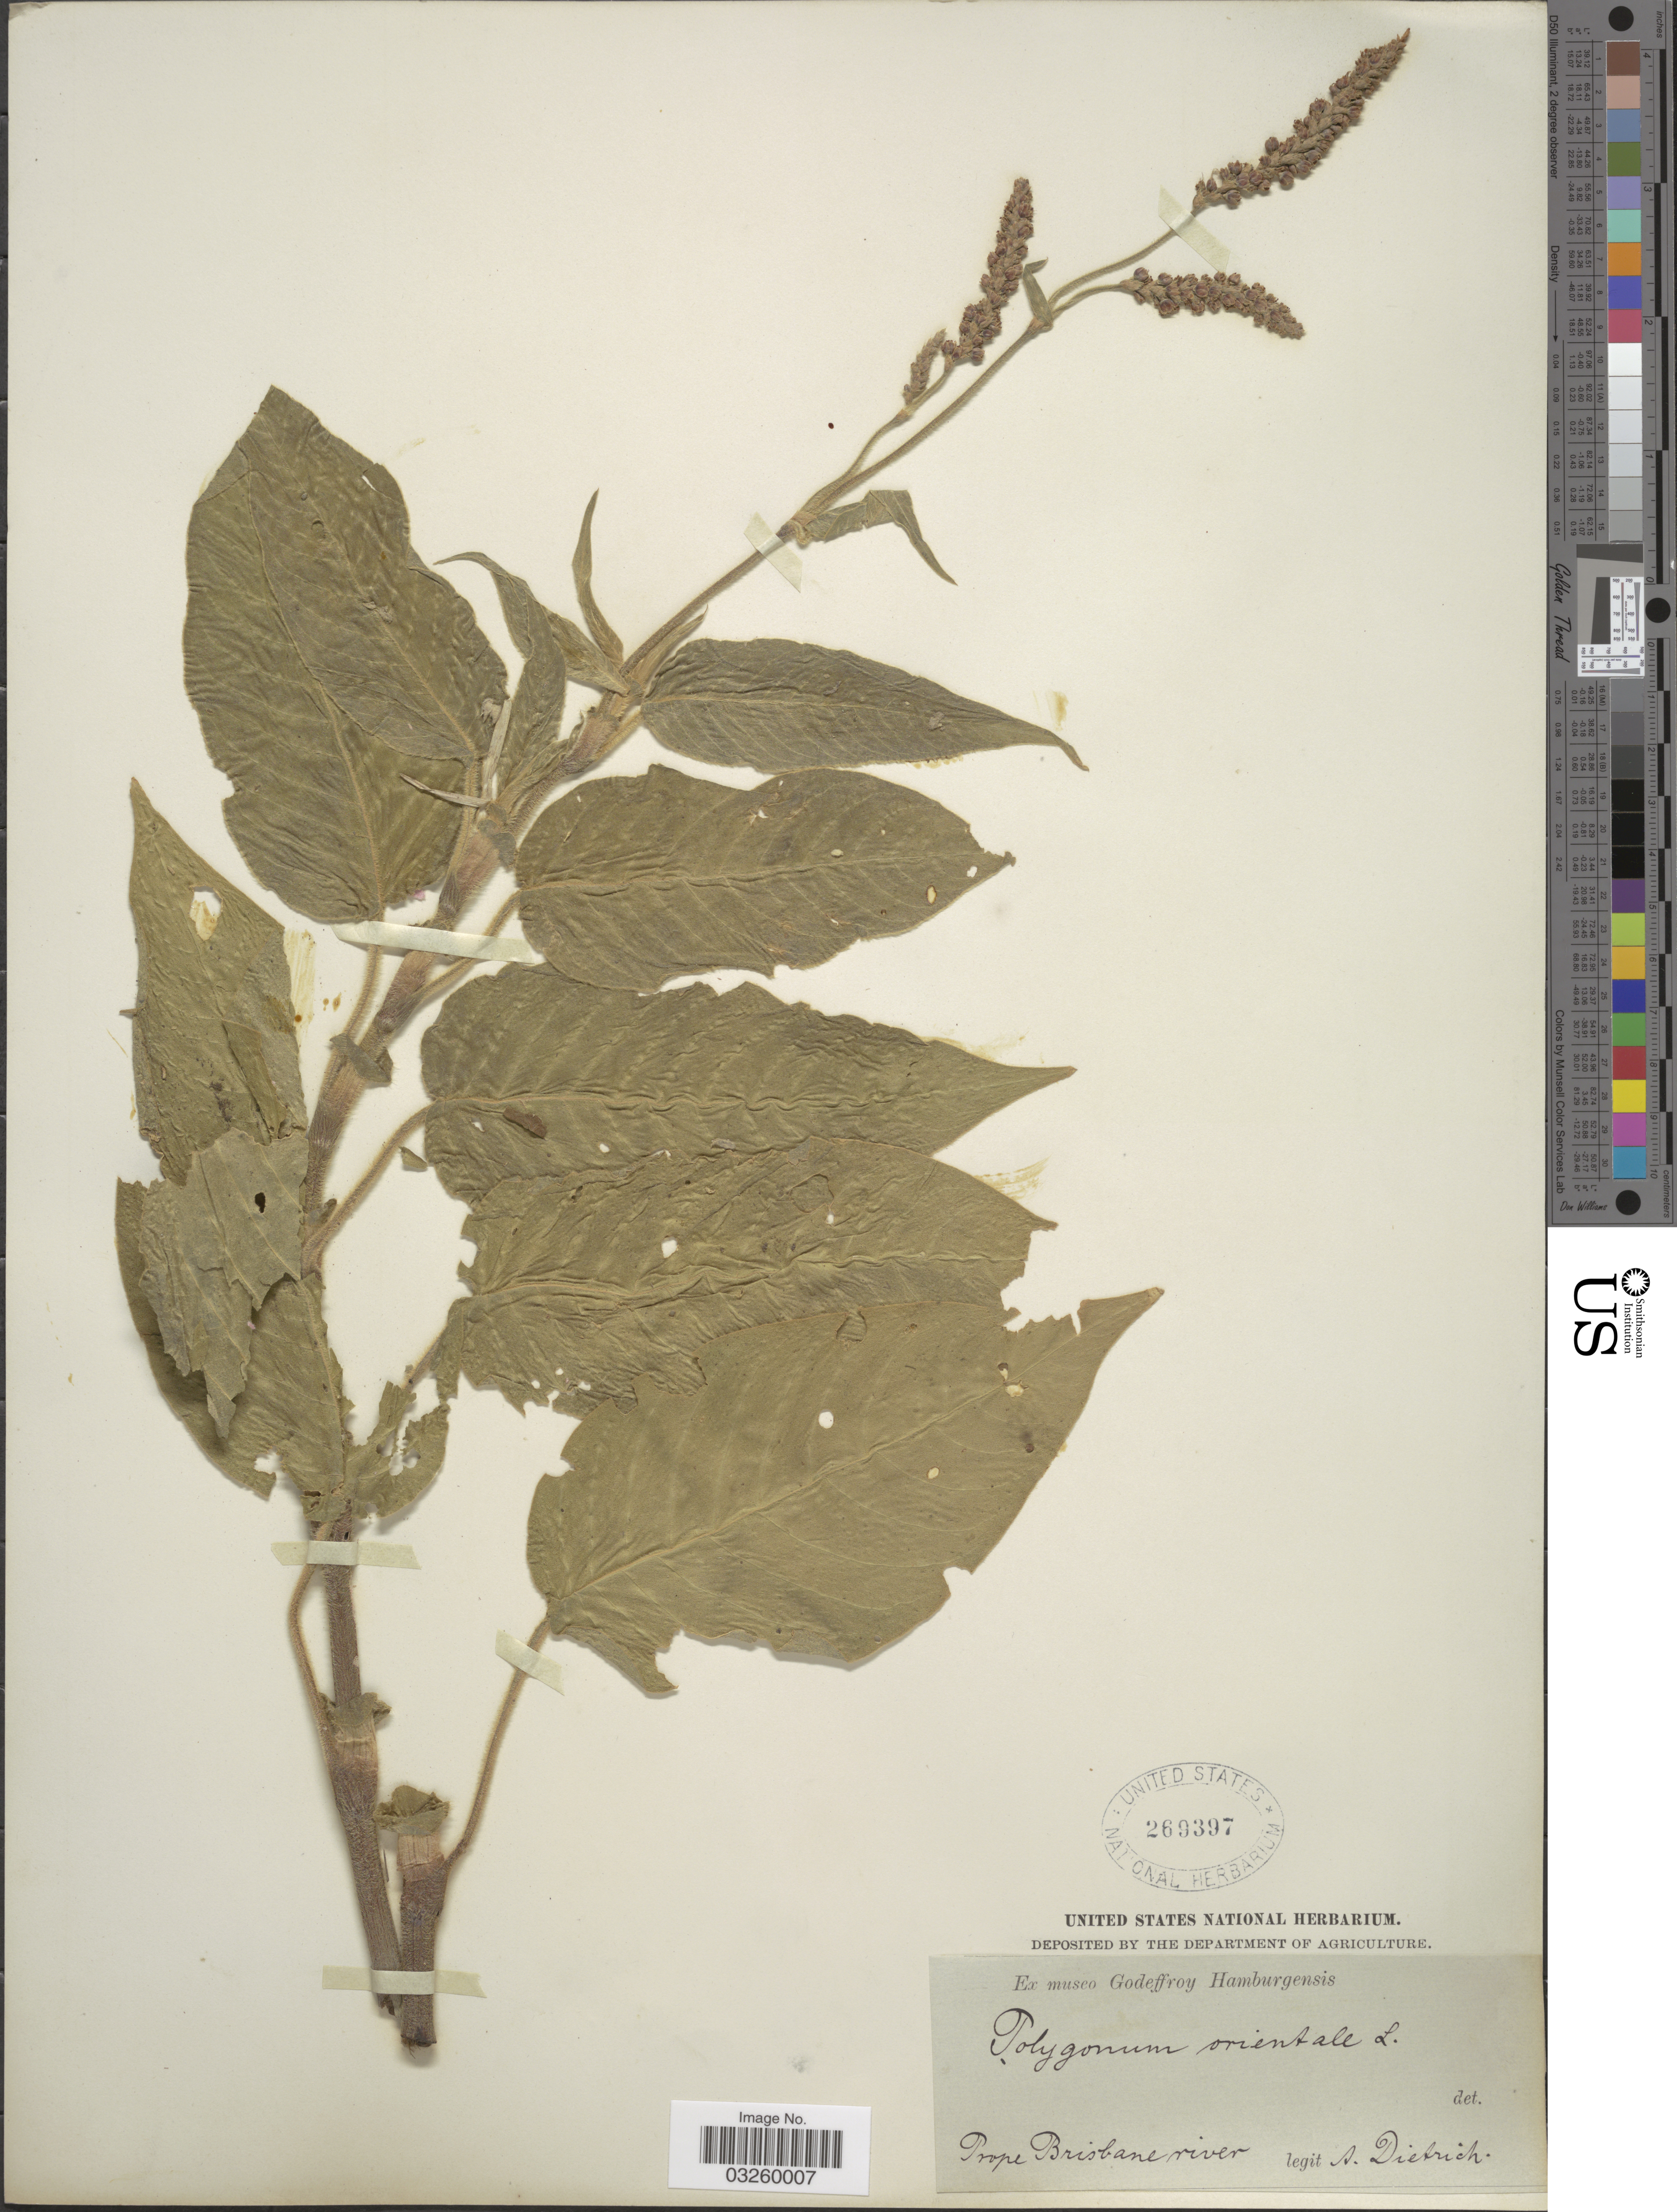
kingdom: Plantae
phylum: Tracheophyta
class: Magnoliopsida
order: Caryophyllales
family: Polygonaceae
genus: Polygonum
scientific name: Polygonum orientale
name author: L.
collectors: A. Dietrich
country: Australia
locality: Prope Brisbane river.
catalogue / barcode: US 269397